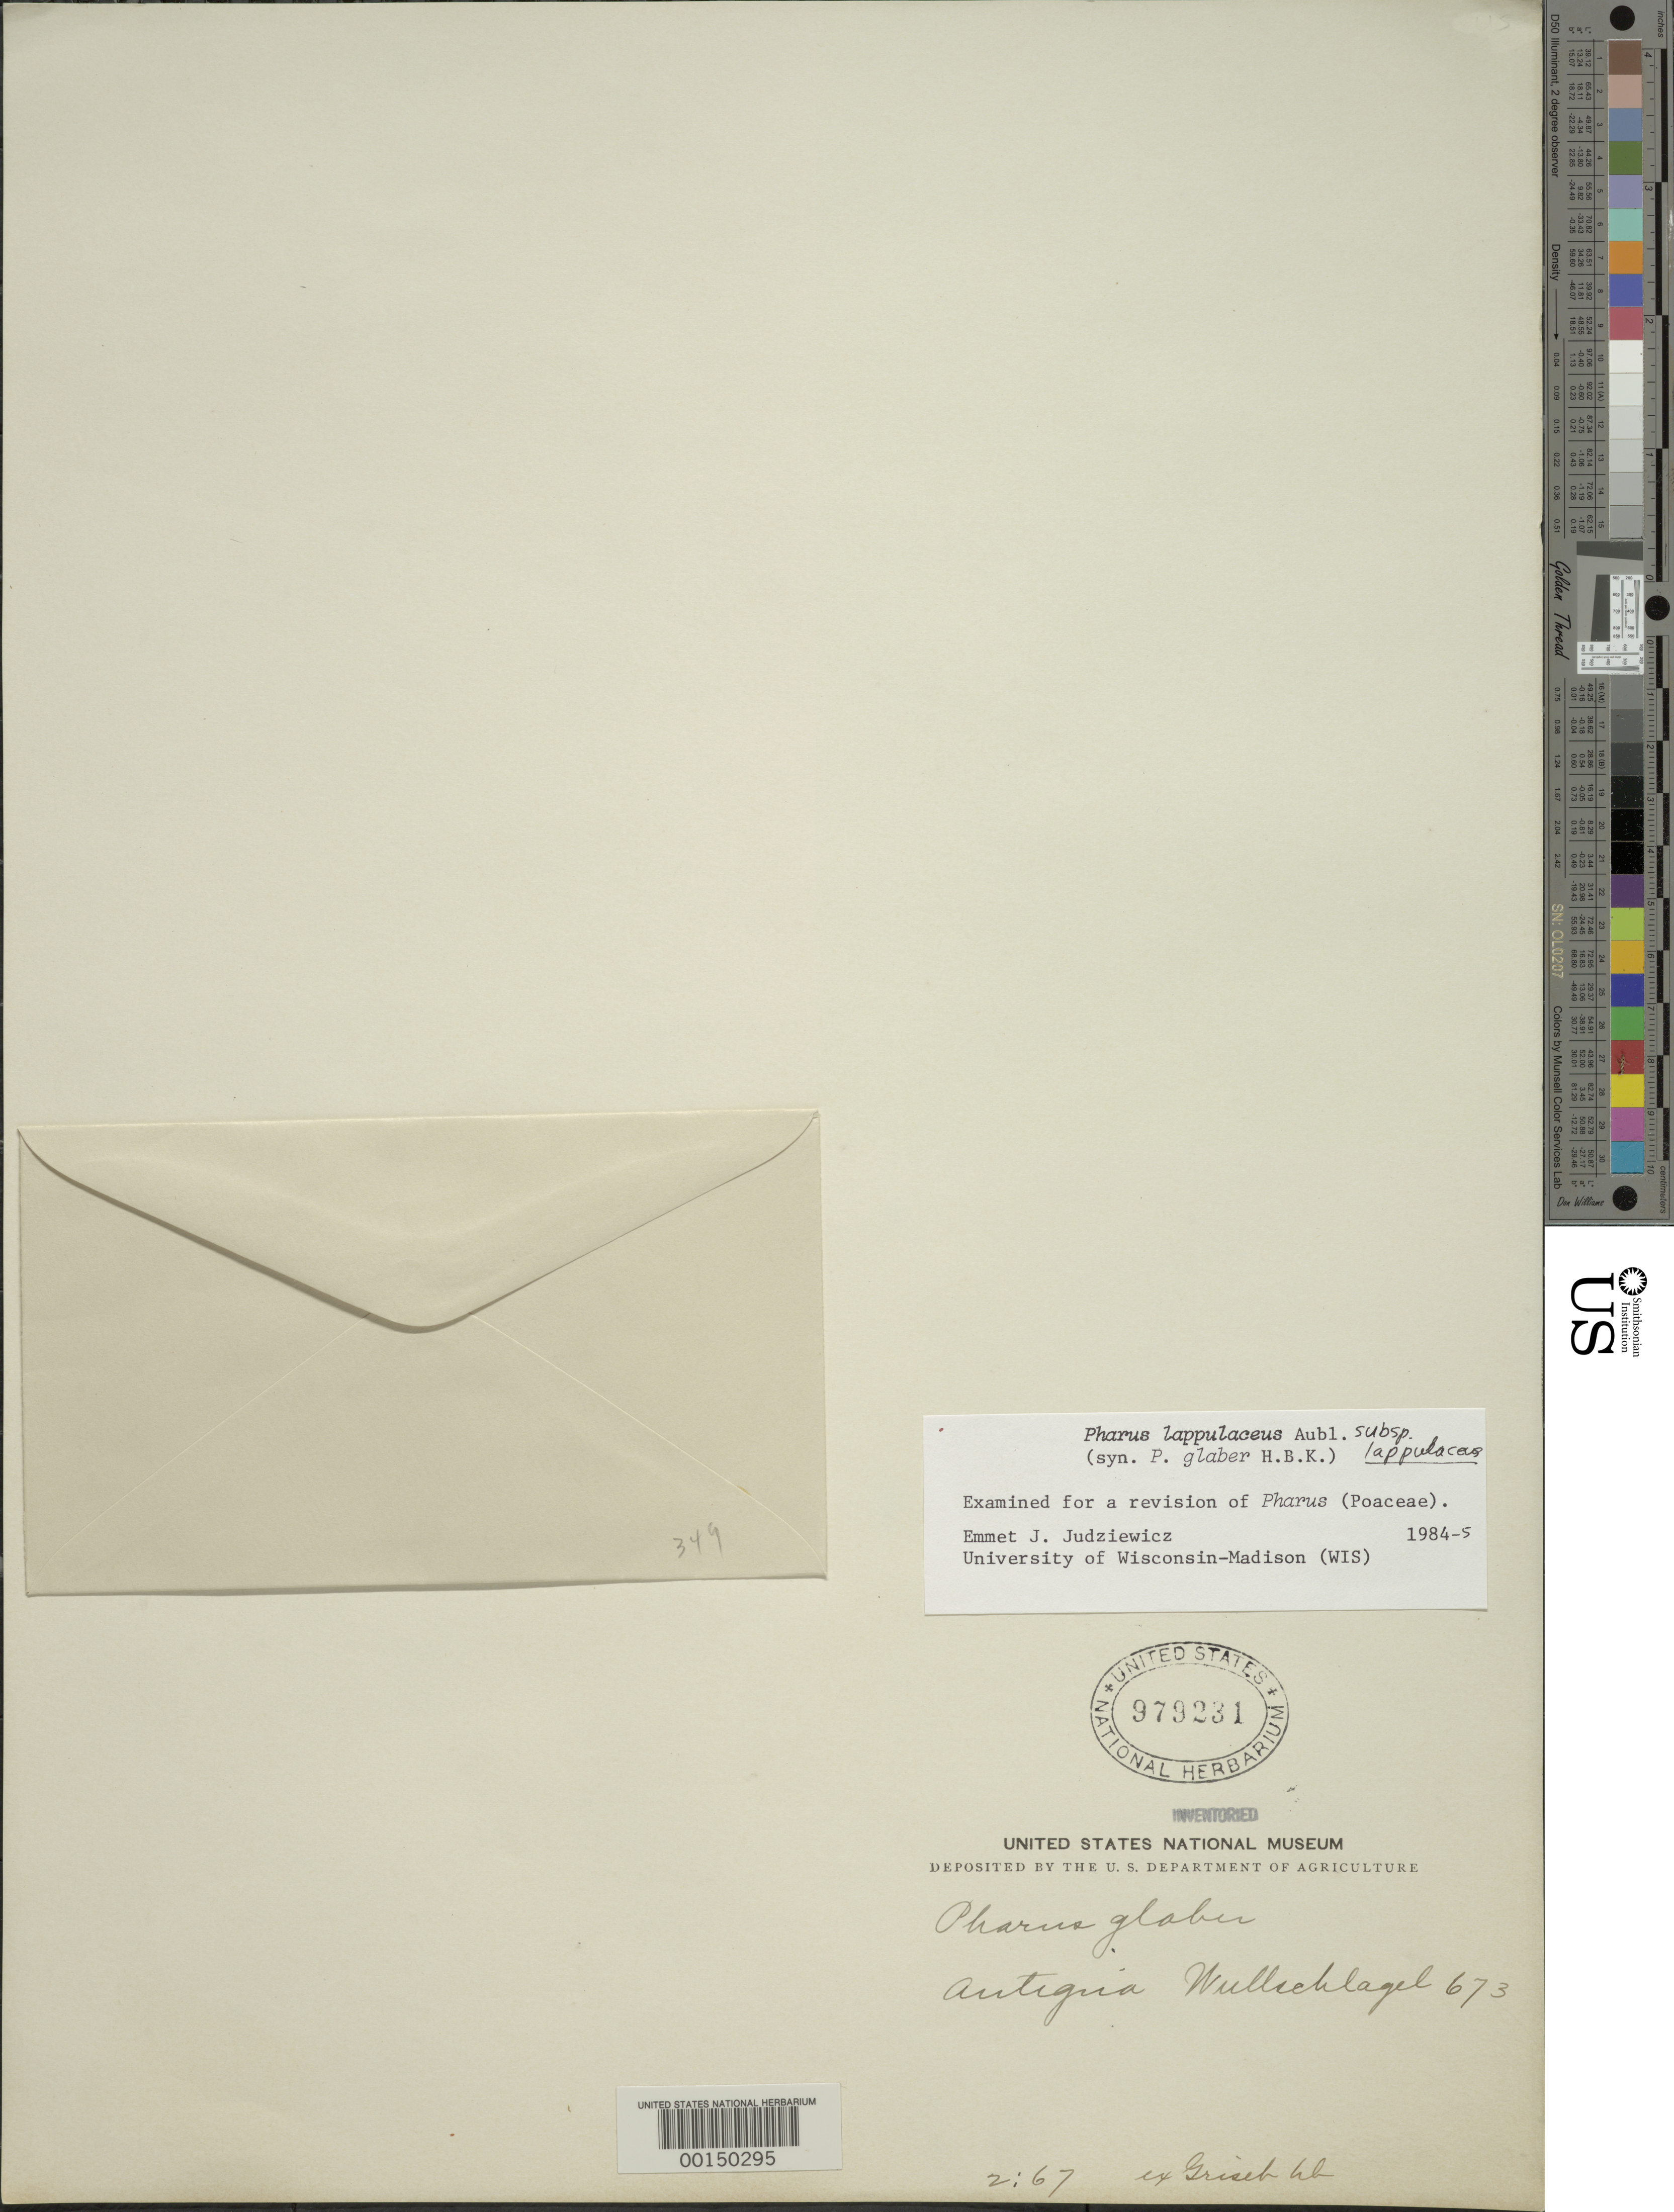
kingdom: Plantae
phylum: Tracheophyta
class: Liliopsida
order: Poales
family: Poaceae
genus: Pharus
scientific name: Pharus lappulaceus subsp. lappulaceus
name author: Aubl.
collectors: A. Wullschlaegel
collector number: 673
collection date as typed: Feb 1867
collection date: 1867-02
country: Panama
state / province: Chiriquí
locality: Around San Felix.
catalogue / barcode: US 979231